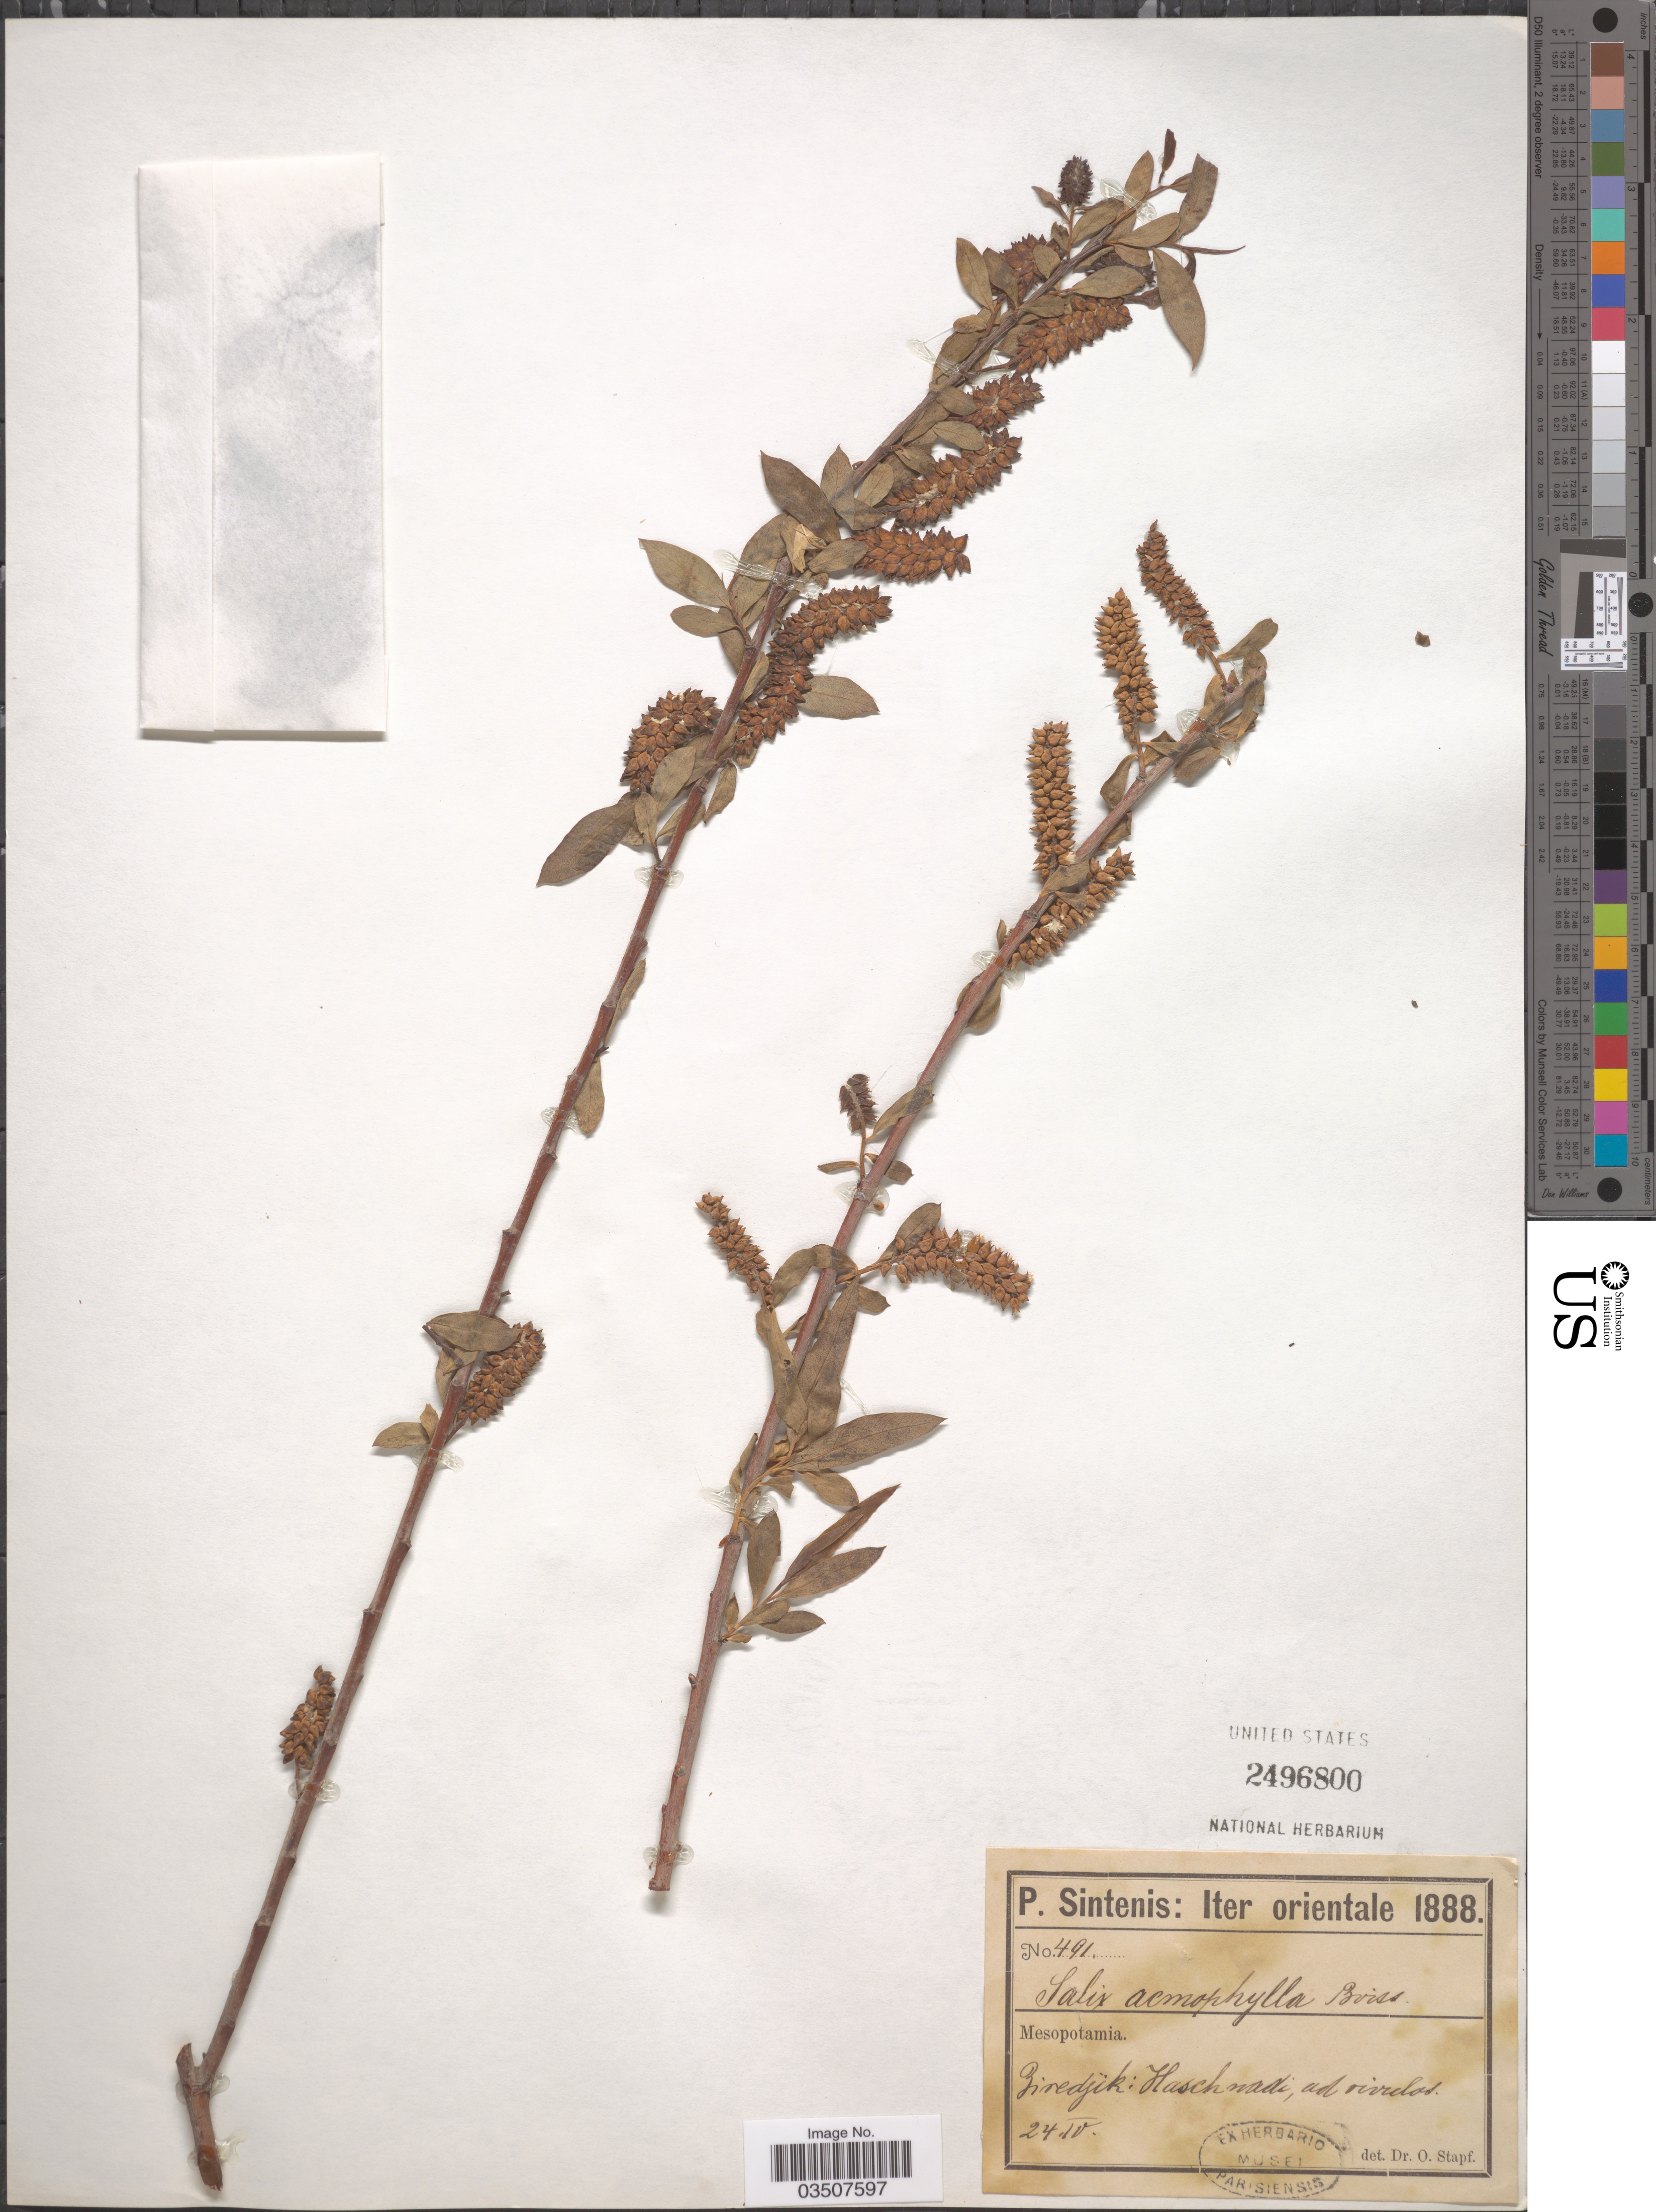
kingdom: Plantae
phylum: Tracheophyta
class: Magnoliopsida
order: Malpighiales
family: Salicaceae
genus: Salix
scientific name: Salix acmophylla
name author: Boiss.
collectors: P. Sintenis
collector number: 491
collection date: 1888-04-24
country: Turkey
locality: Mesopotamia. Biredjik: Haschnadi, ad rivulos.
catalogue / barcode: US 2496800